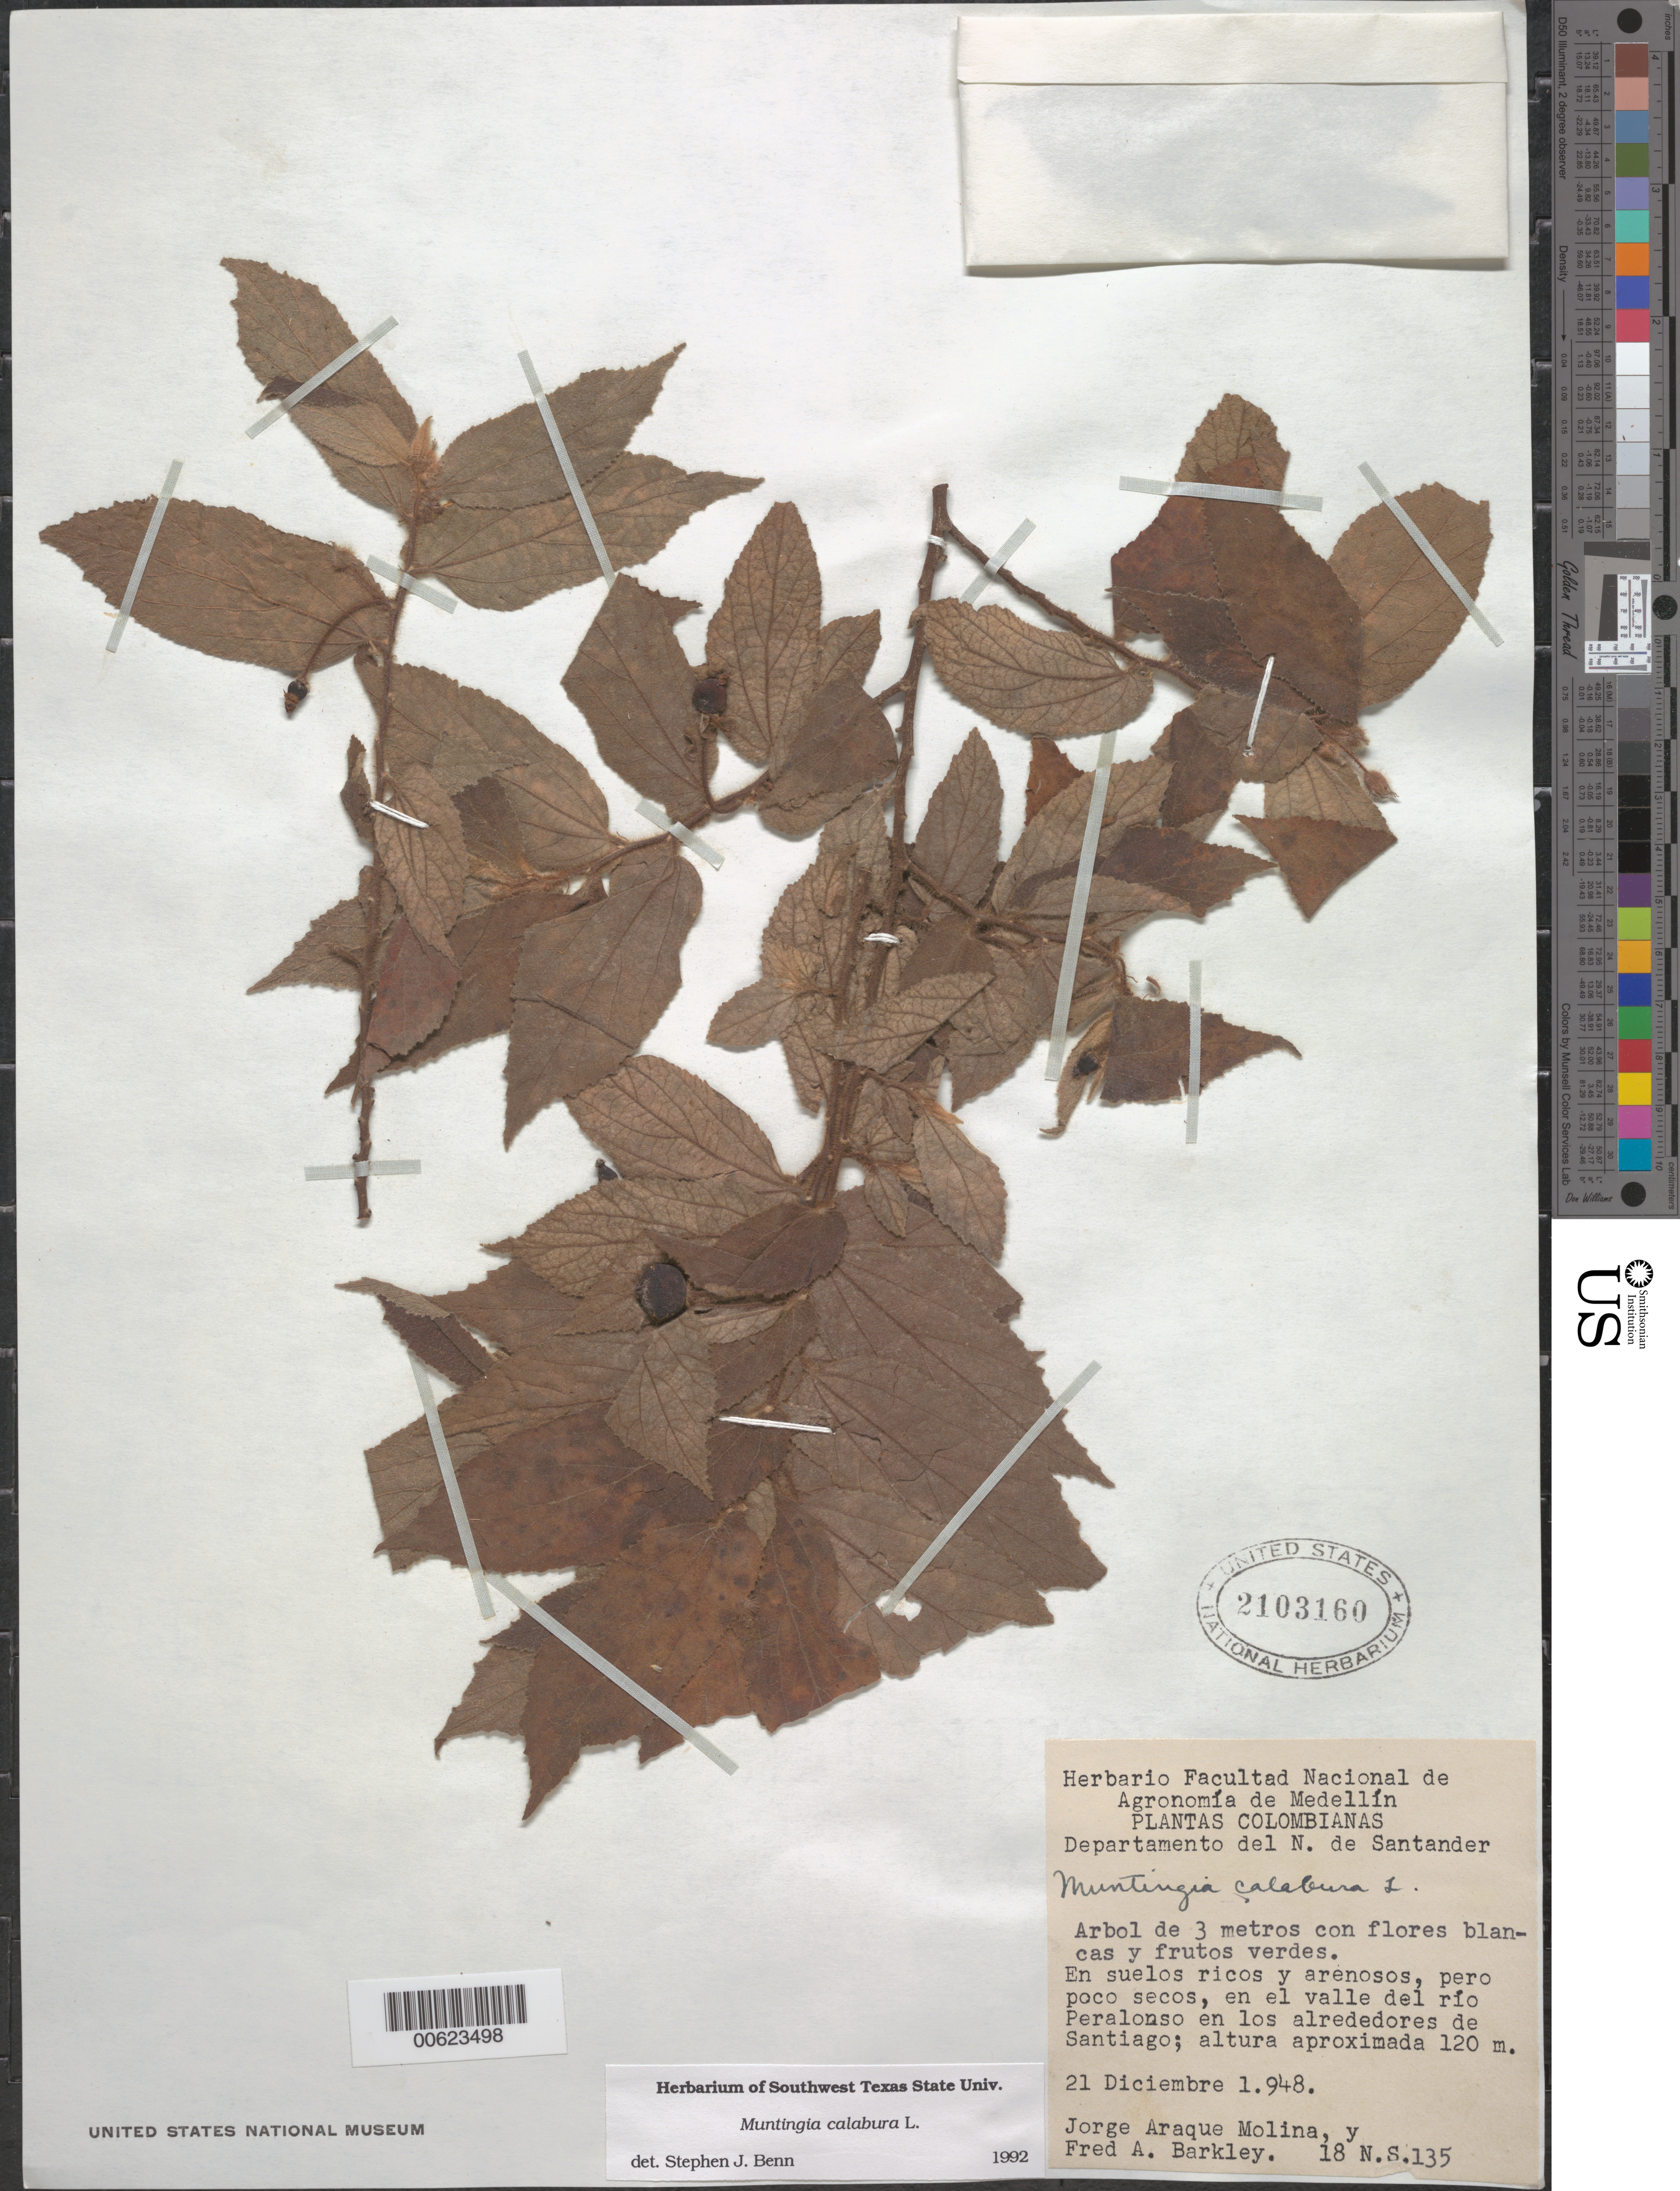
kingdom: Plantae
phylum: Tracheophyta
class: Magnoliopsida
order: Malvales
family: Muntingiaceae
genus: Muntingia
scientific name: Muntingia calabura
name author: L.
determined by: Benn, S. J.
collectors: J. Araque Molina & F. A. Barkley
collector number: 18 N.S.135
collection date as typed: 21 Dec 1948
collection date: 1948-12-21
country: Colombia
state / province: Norte de Santander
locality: En El Valle del Río Peralonso en los Alrededores de Santiago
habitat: En suelos ricos y arenosos, pero poco secos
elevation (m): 120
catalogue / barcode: US 2103160